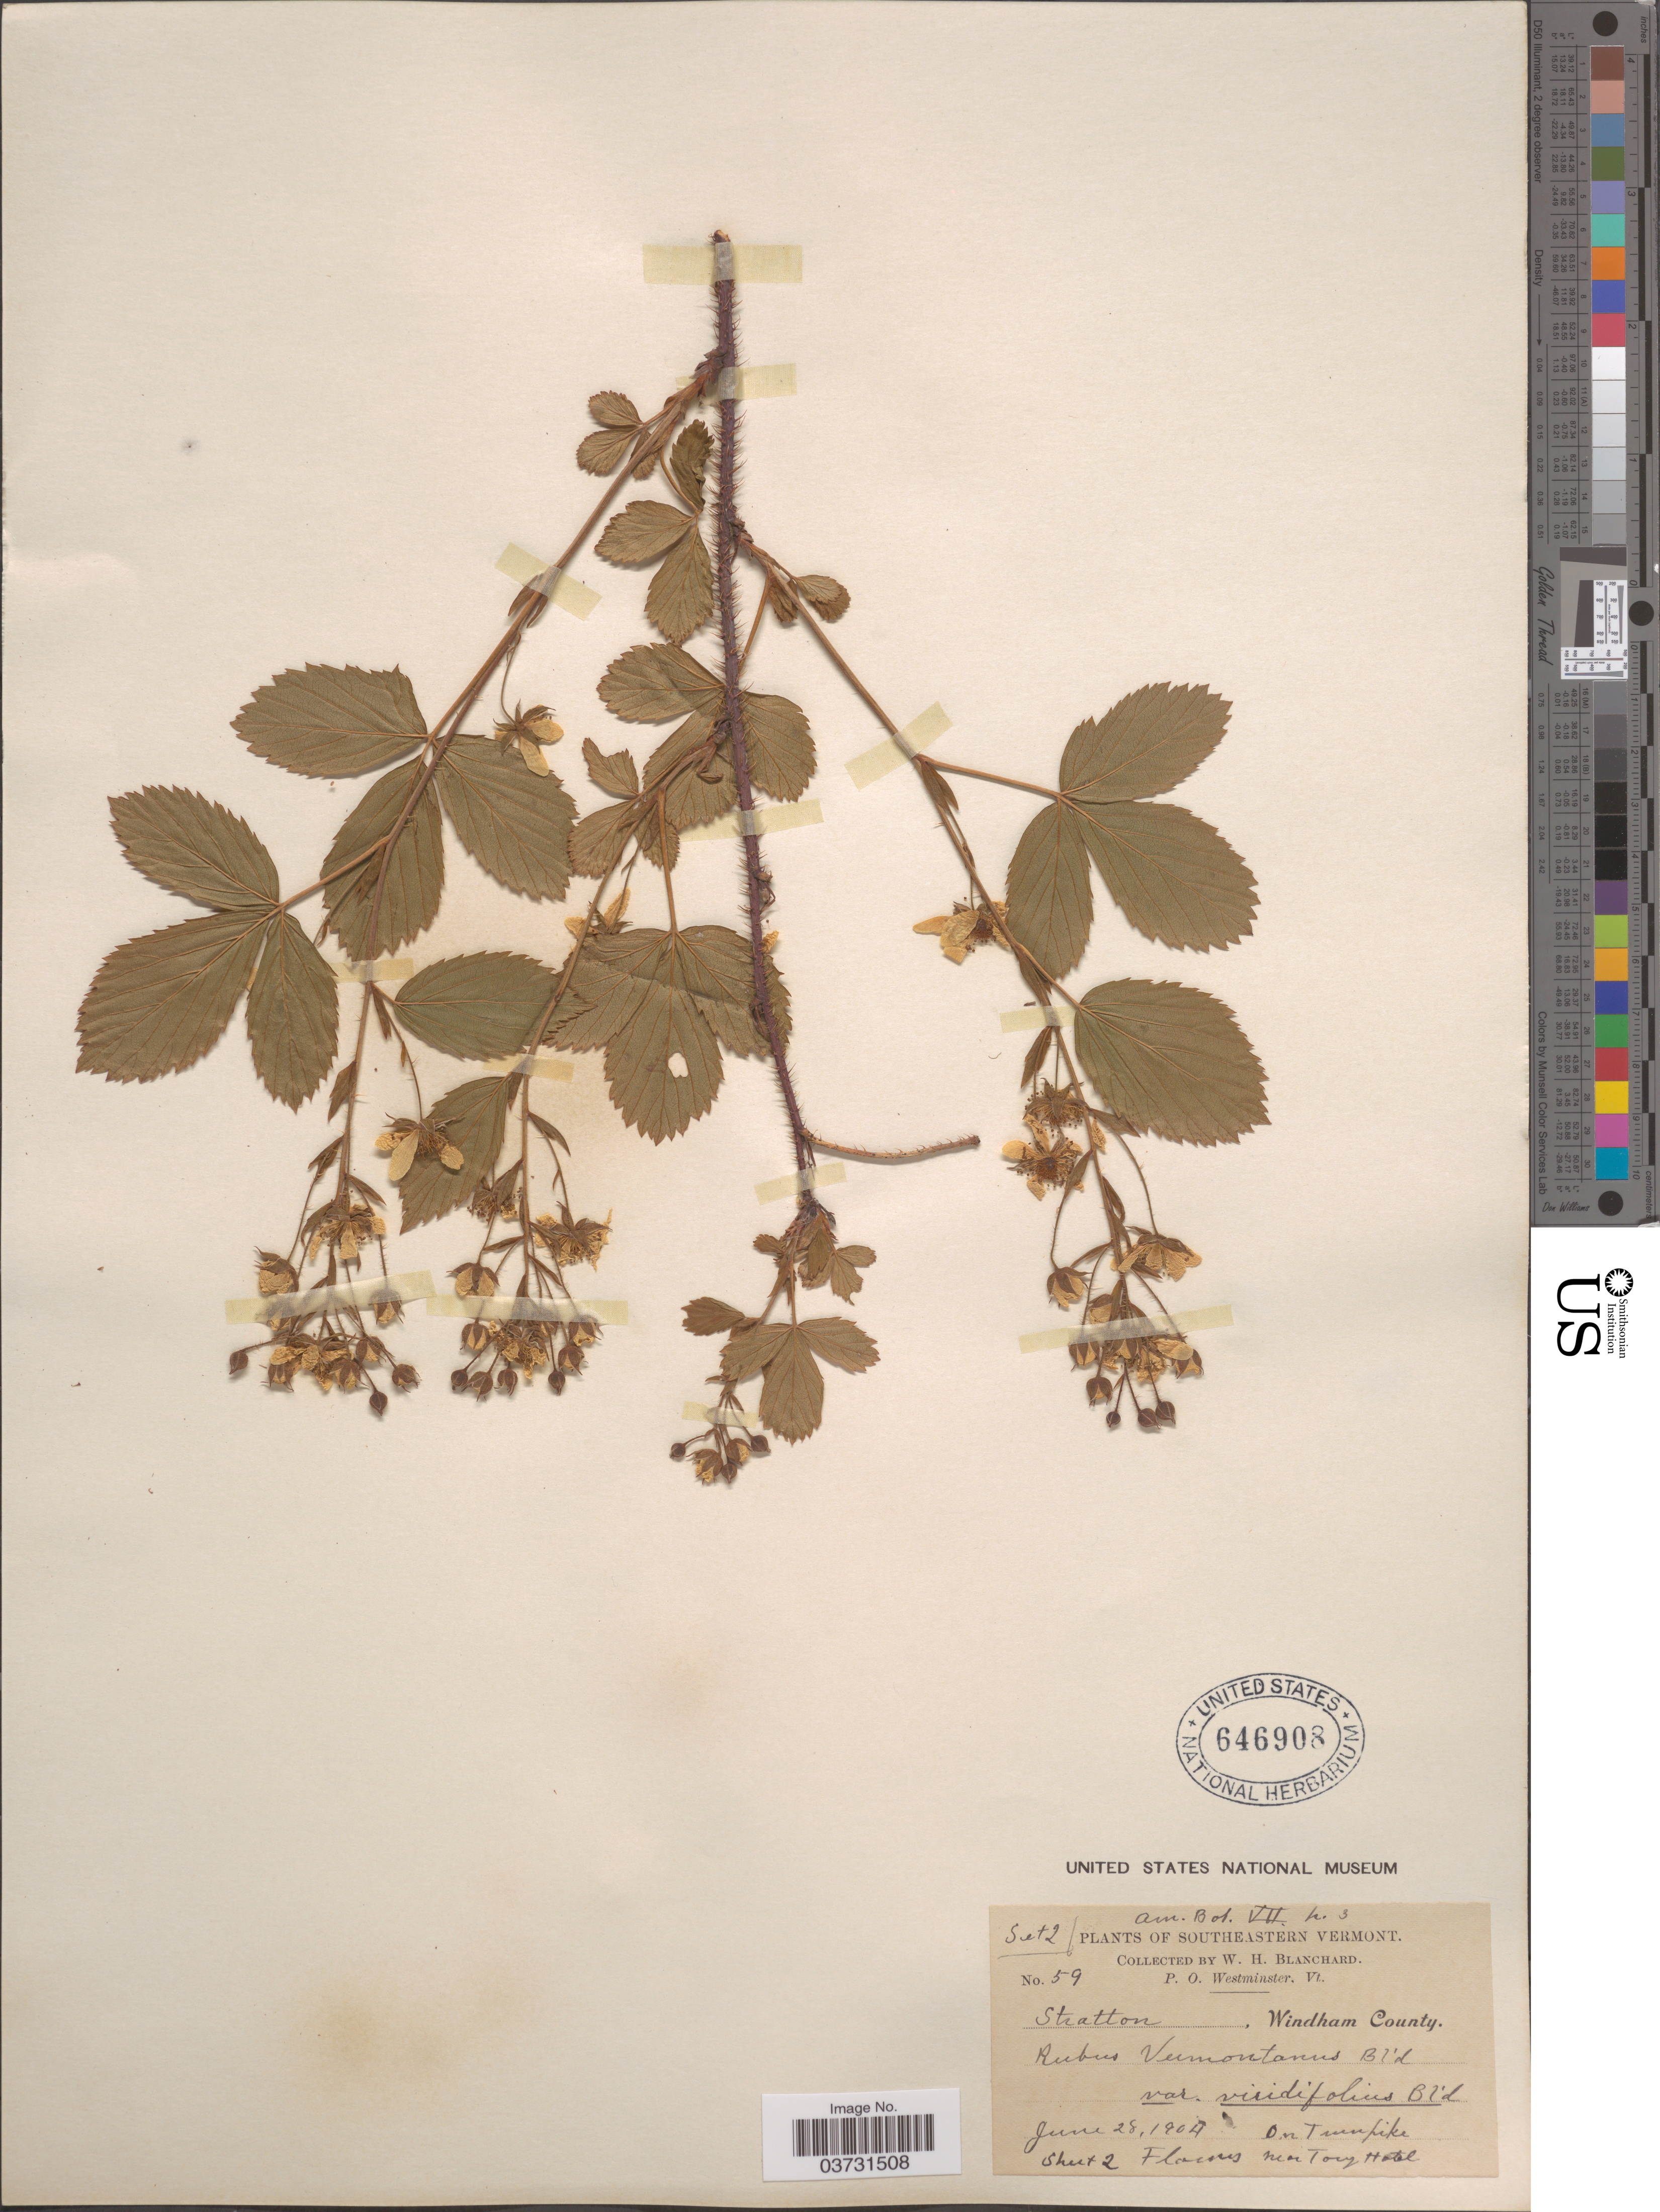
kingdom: Plantae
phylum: Tracheophyta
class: Magnoliopsida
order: Rosales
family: Rosaceae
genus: Rubus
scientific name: Rubus nigricans x R. vermontanus Blanch.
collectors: W. H. Blanchard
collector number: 59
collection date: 1904-06-28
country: United States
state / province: Vermont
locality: Southeastern Vermont. Stratton, Windham County. On Turnpike.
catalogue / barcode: US 646908